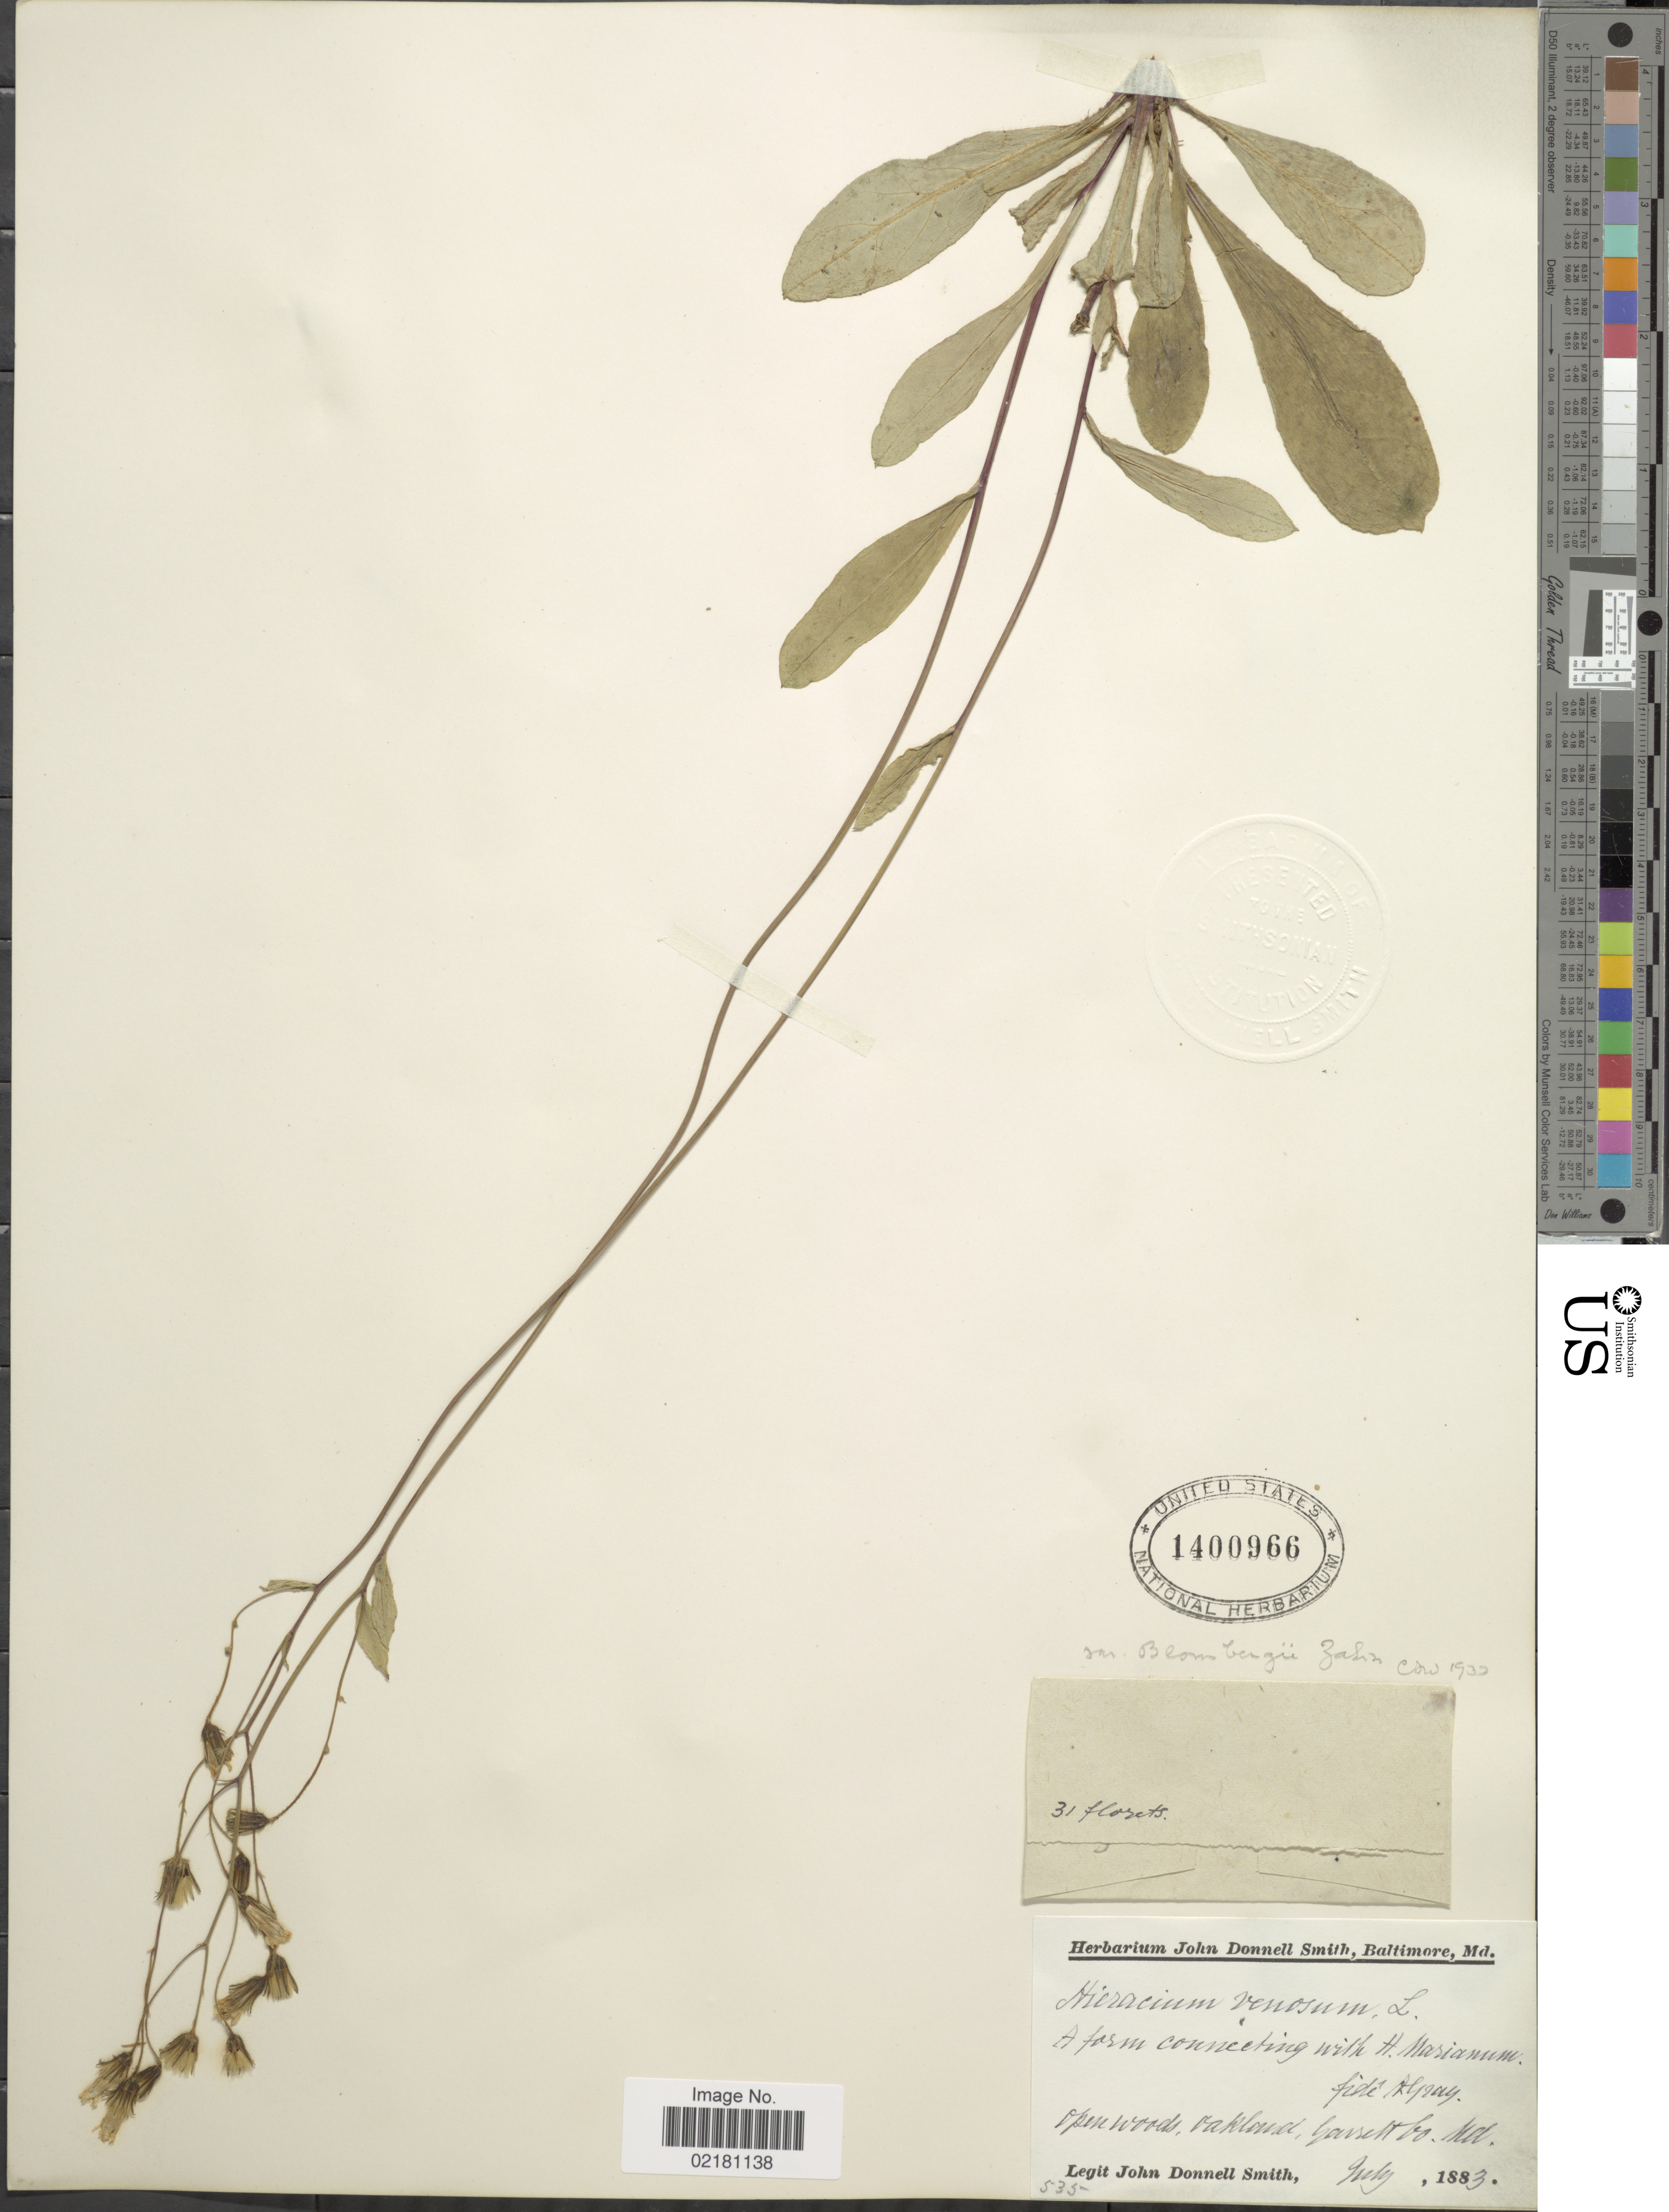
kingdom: Plantae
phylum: Tracheophyta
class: Magnoliopsida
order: Asterales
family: Asteraceae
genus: Hieracium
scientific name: Hieracium venosum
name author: L.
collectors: J. Donnell Smith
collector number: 535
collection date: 1883-07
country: United States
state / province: Maryland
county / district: Garrett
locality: Open woods, Oakland, Garrett Co., Md.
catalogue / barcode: US 1400966